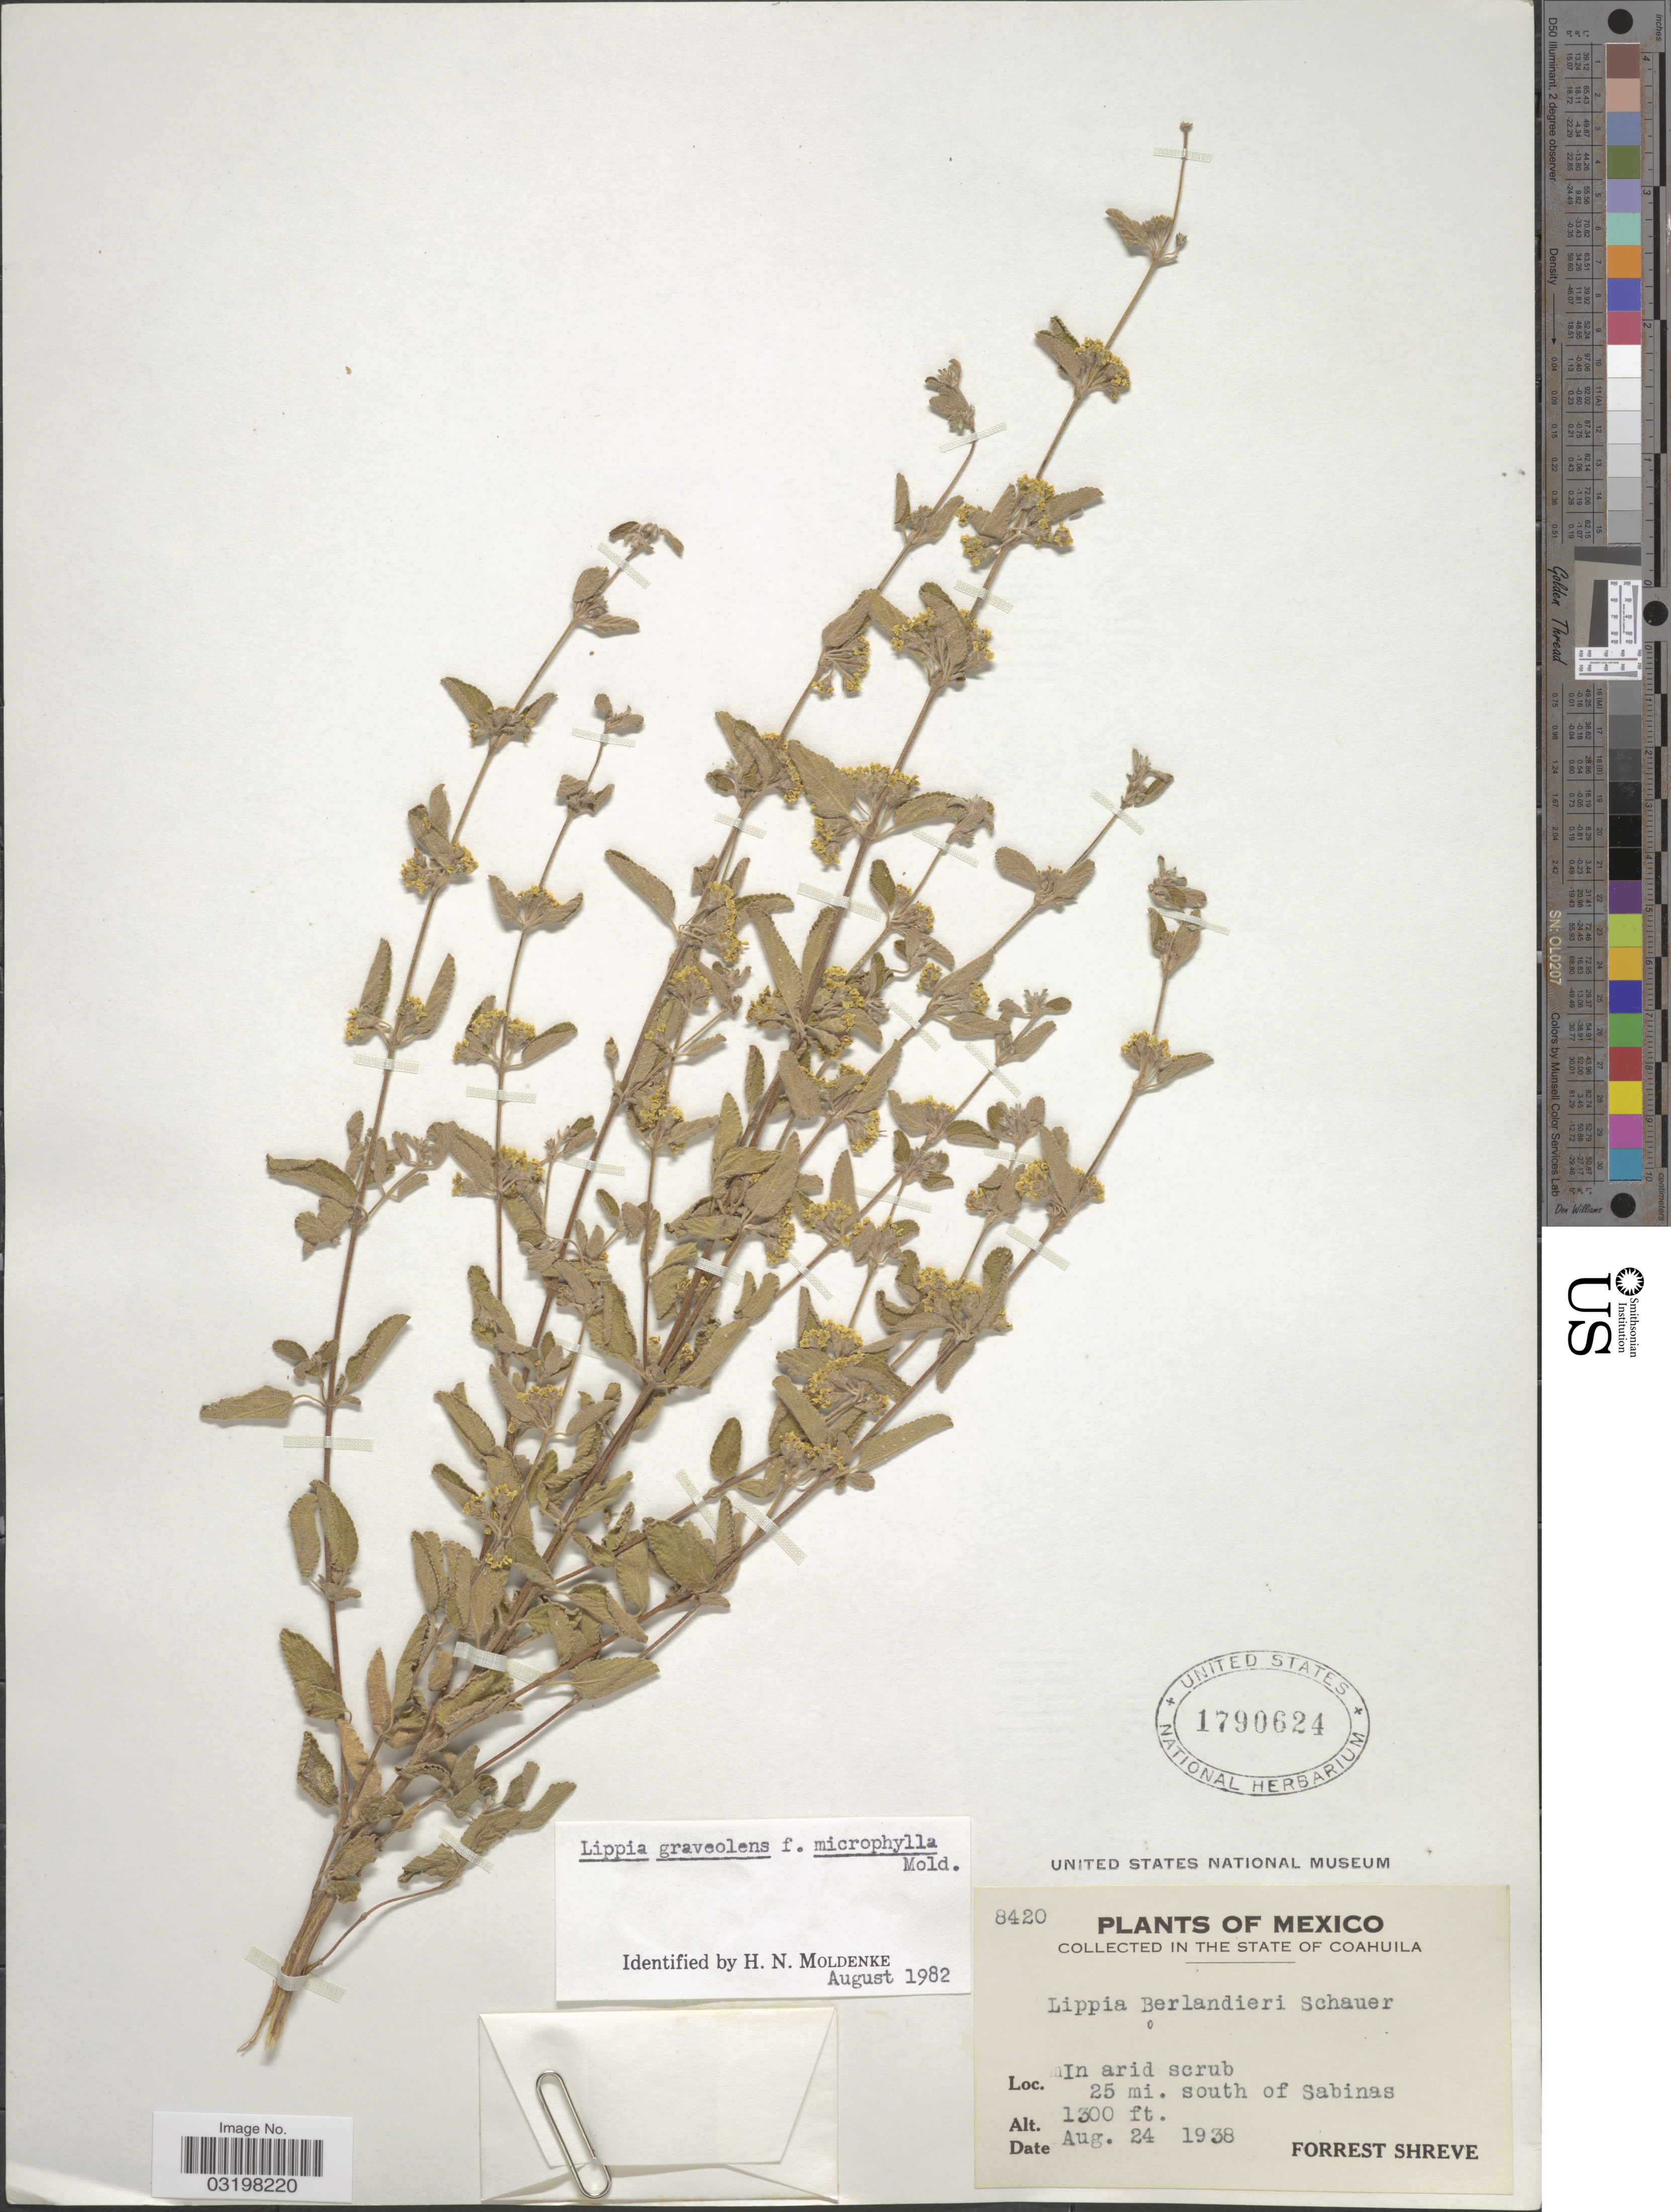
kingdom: Plantae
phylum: Tracheophyta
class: Magnoliopsida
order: Lamiales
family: Verbenaceae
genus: Lippia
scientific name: Lippia graveolens f. microphylla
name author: Kunth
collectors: F. Shreve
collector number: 8420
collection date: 1938-08-24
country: Mexico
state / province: Coahuila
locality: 25 mi. south of Sabinas.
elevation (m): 396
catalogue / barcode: US 1790624